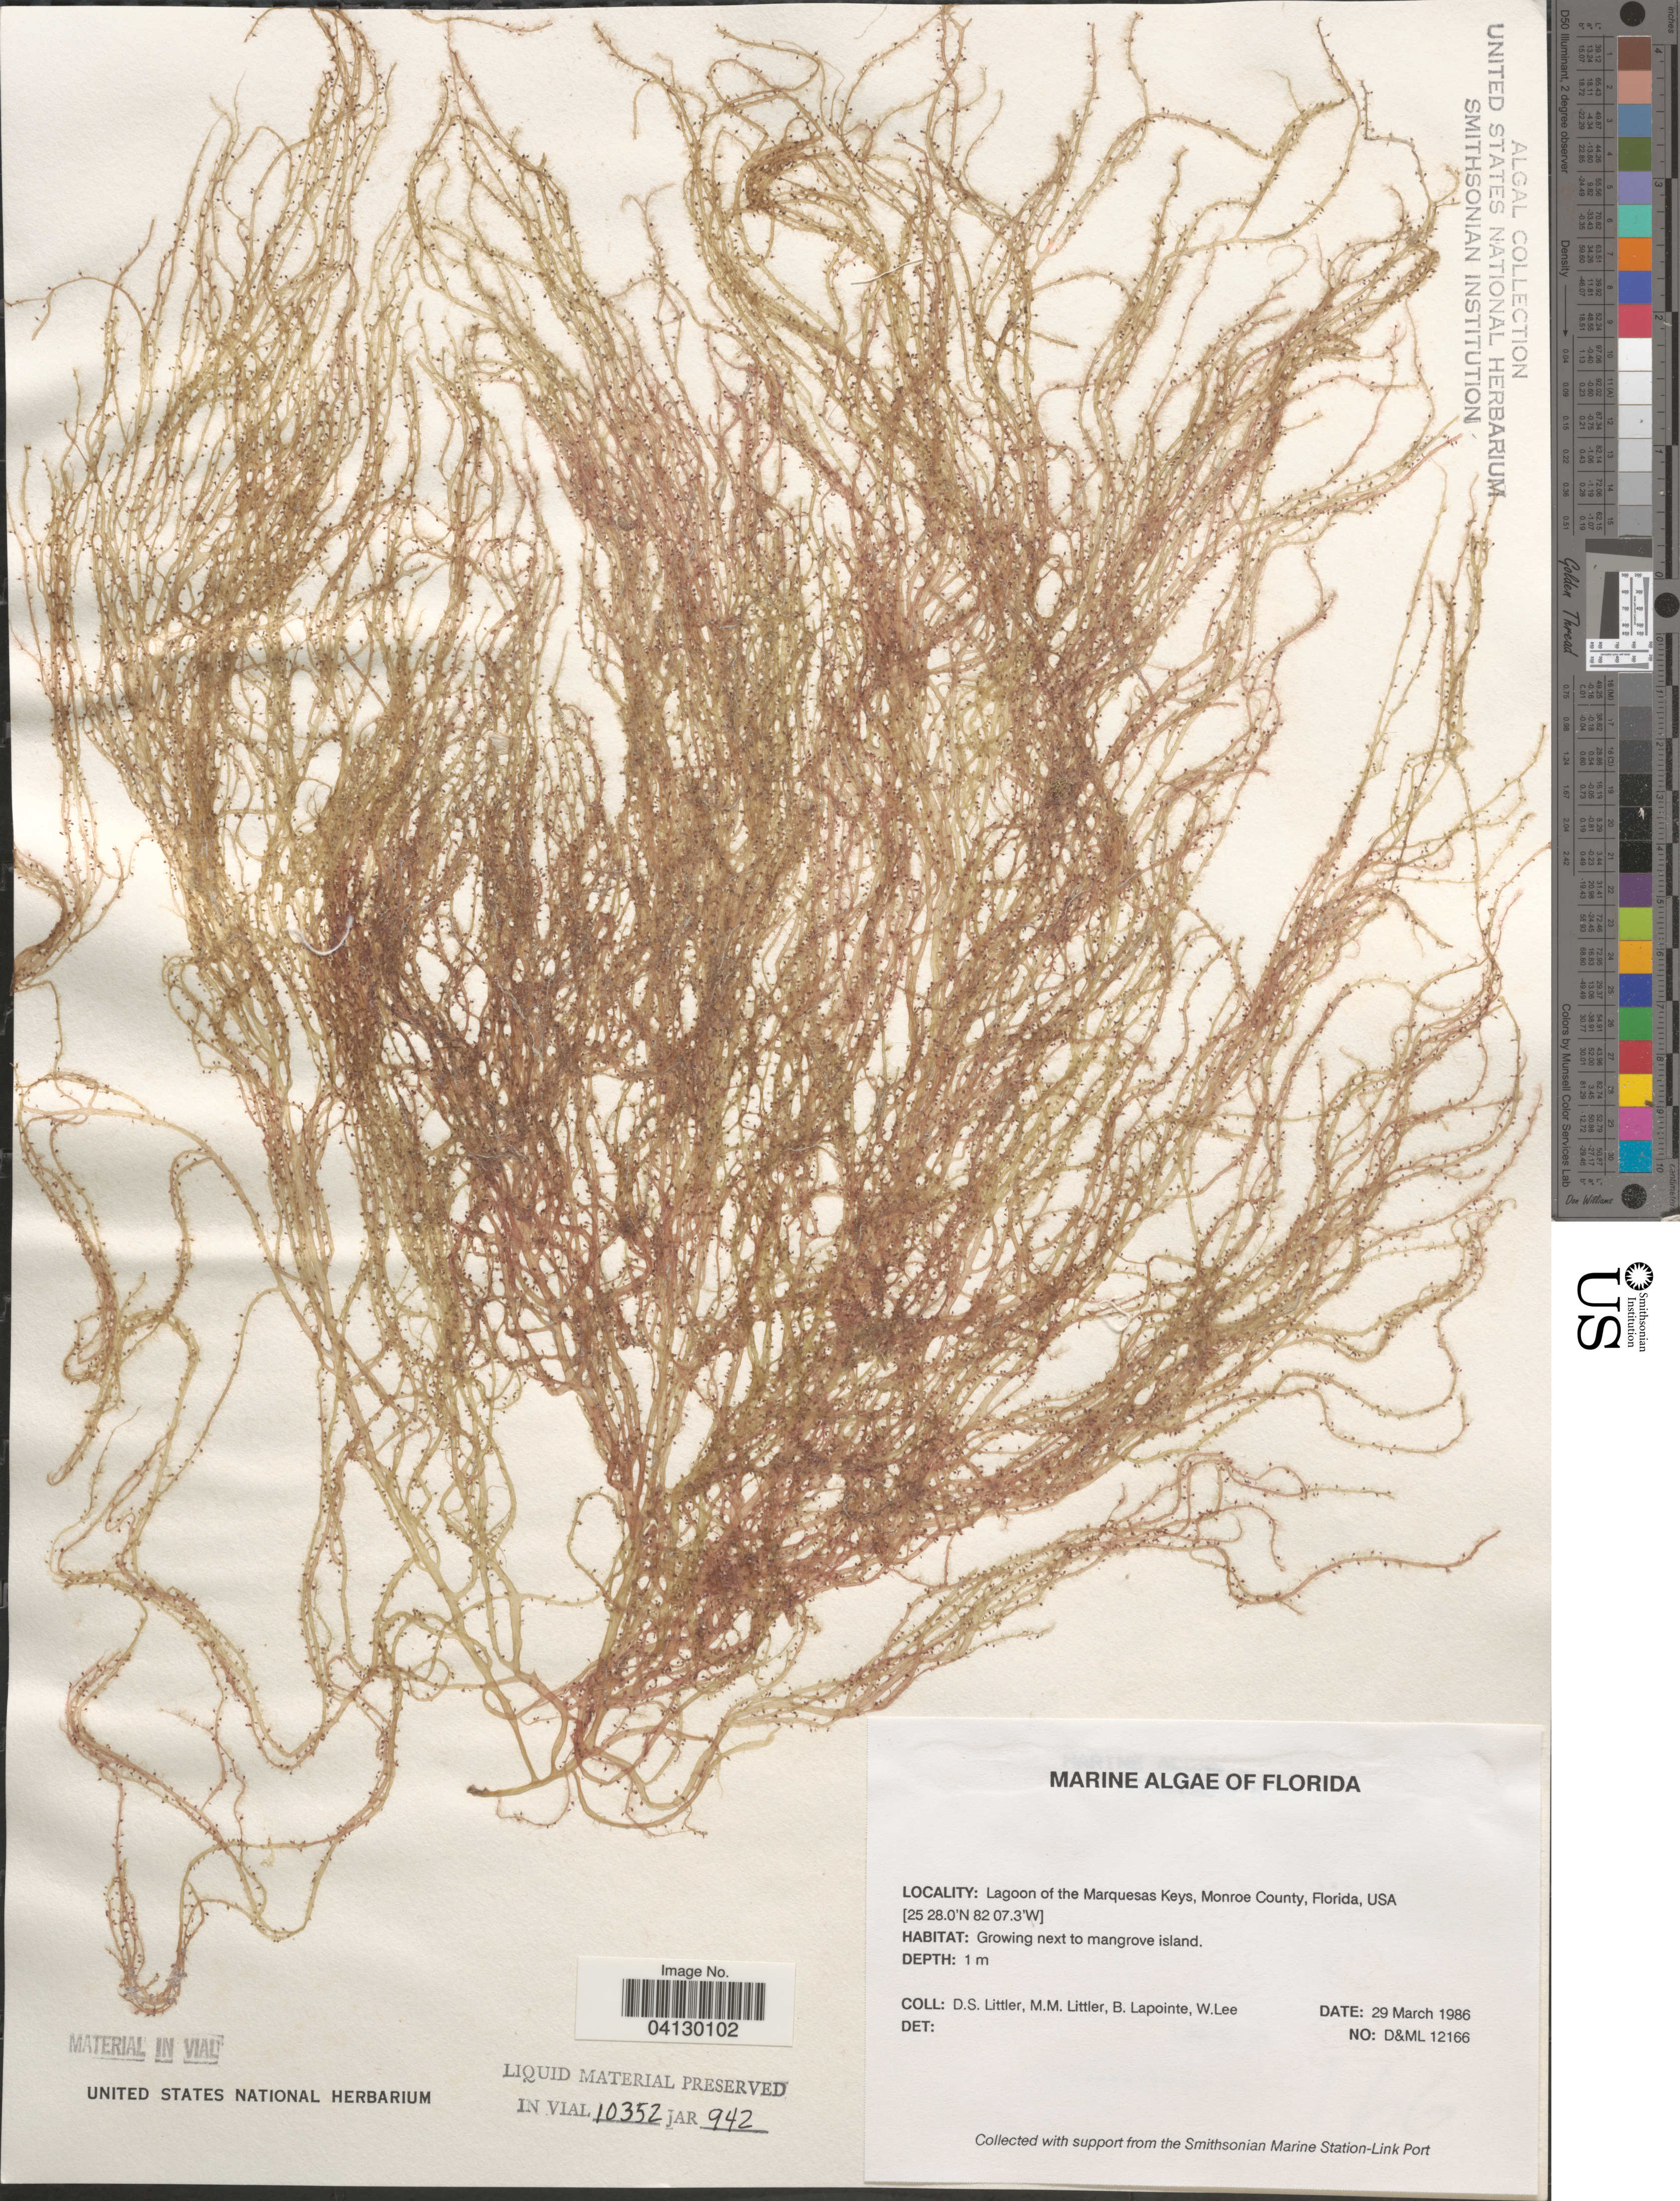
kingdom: Plantae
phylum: Rhodophyta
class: Florideophyceae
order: Corallinales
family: Corallinaceae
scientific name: Crustose Coralline Algae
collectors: D. S. Littler, B. Lapointe & W. Lee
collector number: D&ML 12166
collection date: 1986-03-29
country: United States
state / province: Florida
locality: Lagoon of the Marquesas Keys, Monroe County.